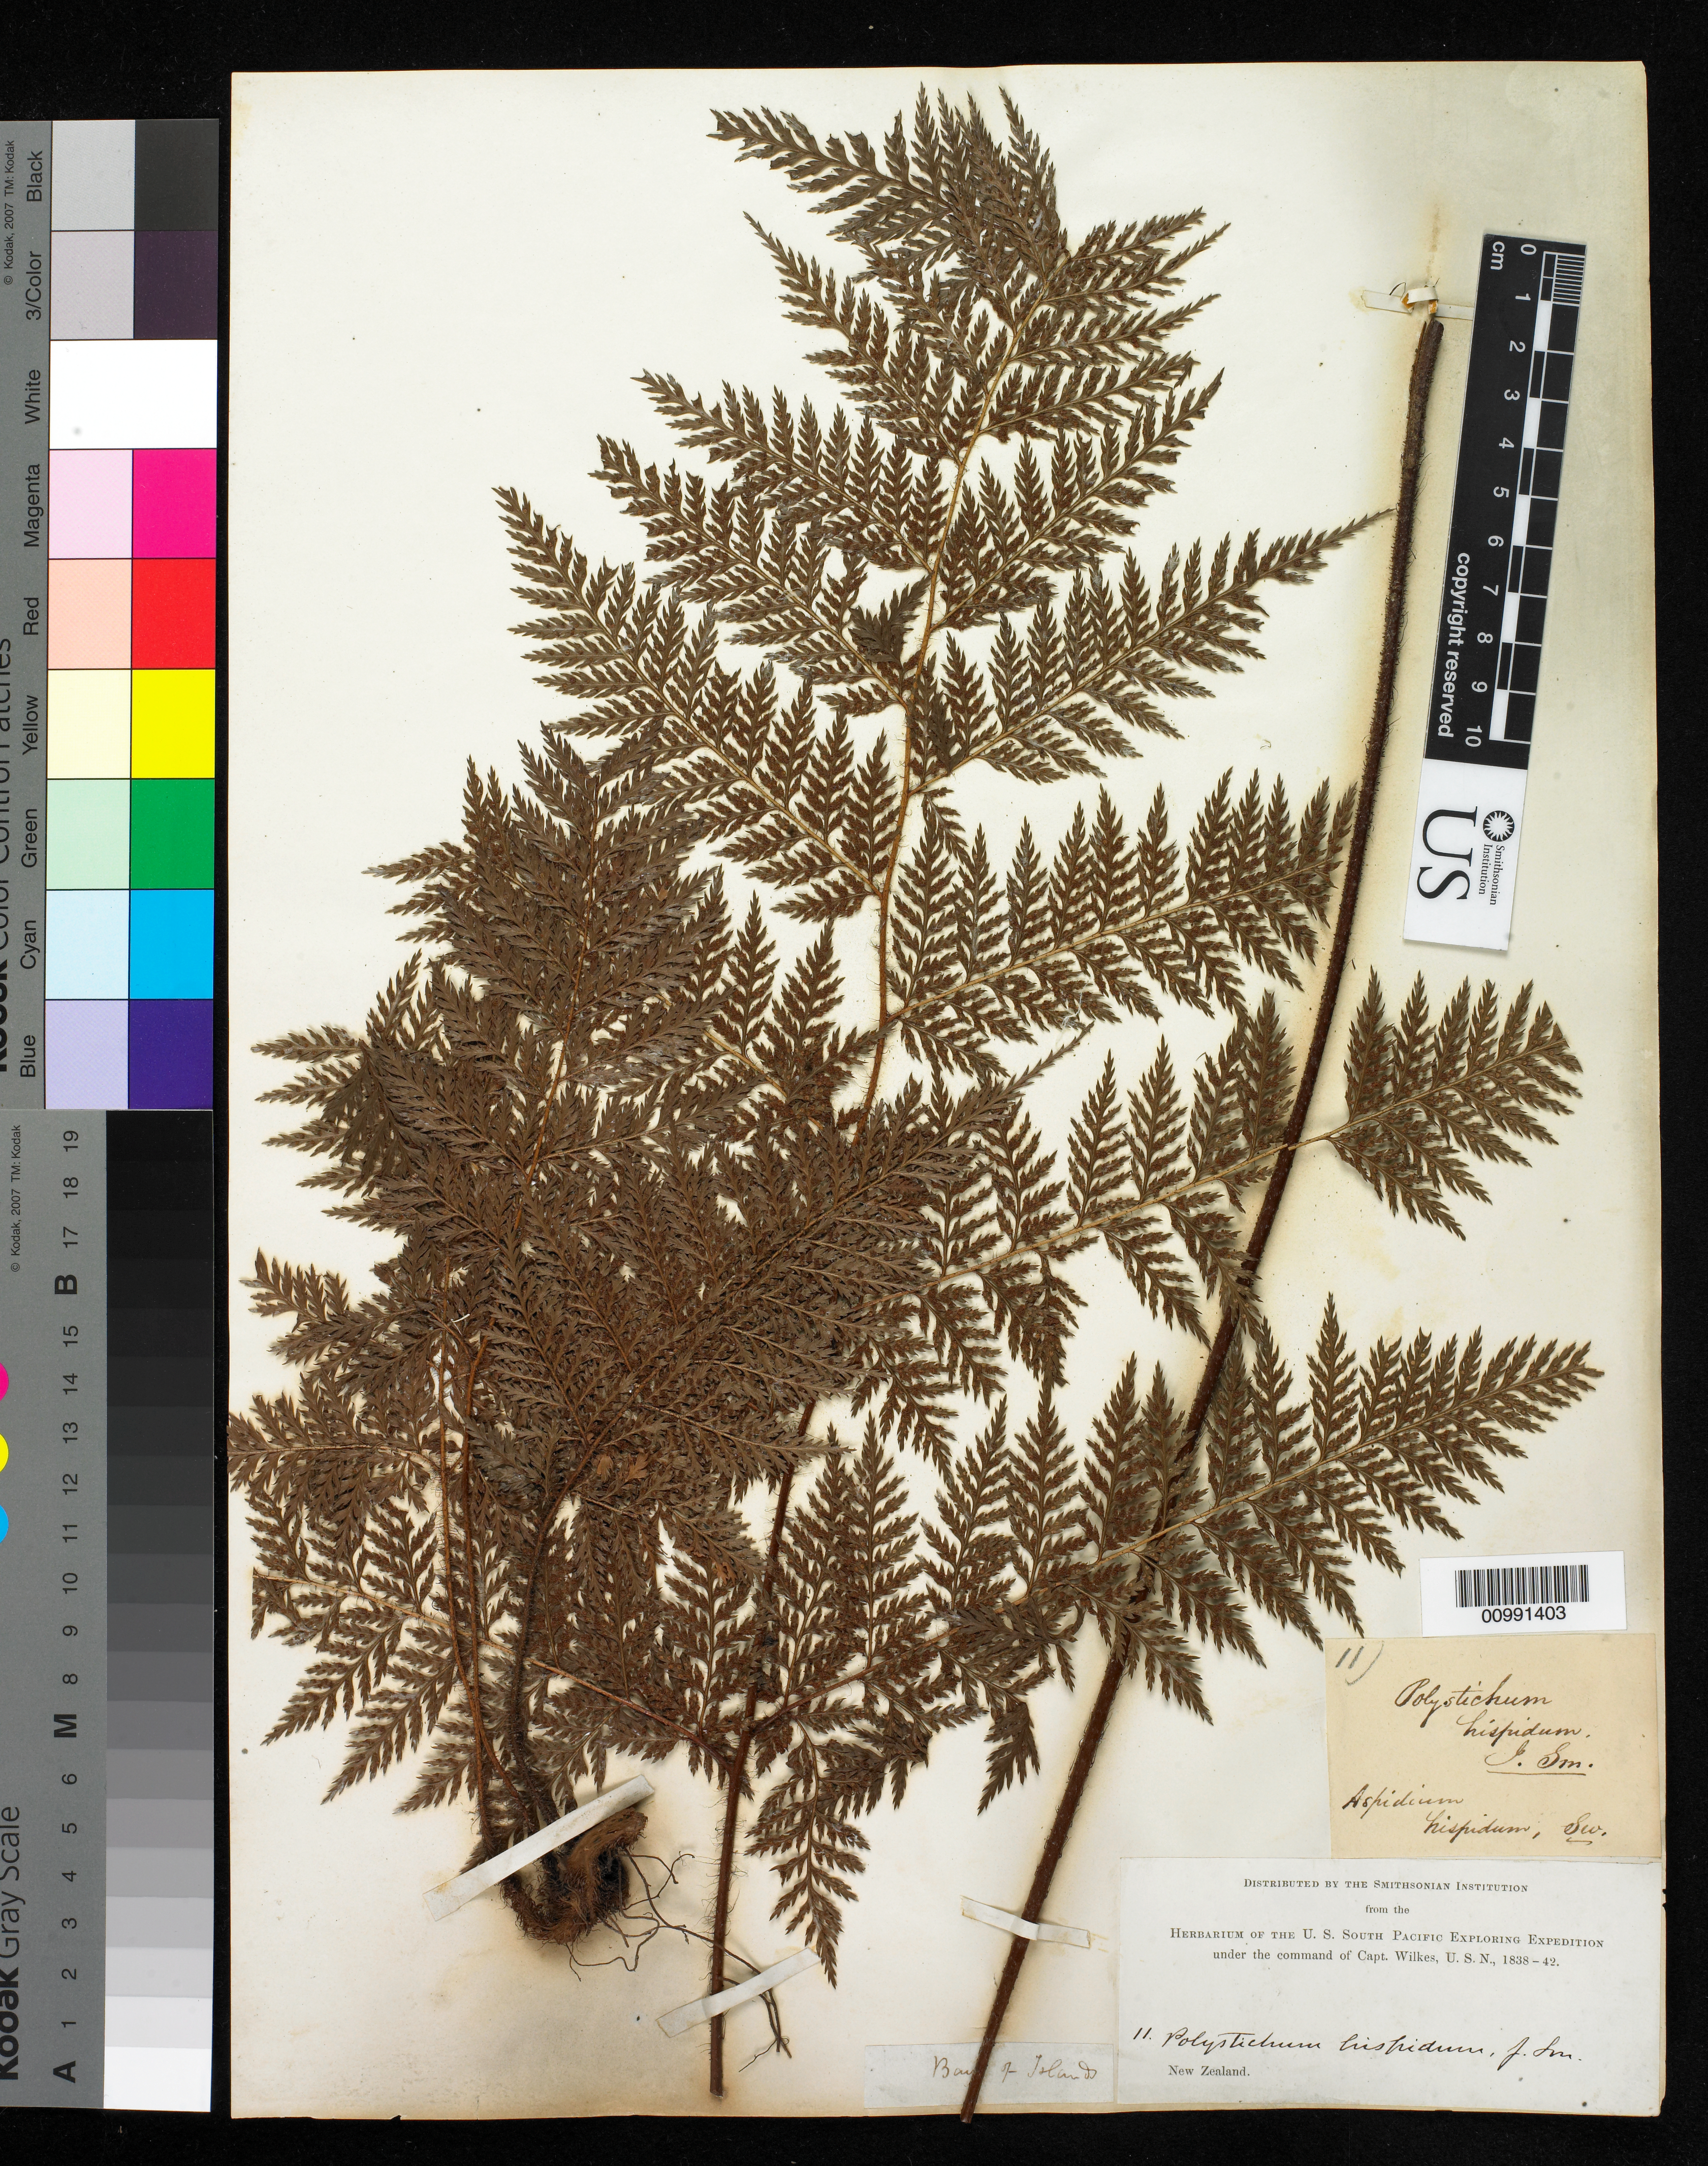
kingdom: Plantae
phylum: Tracheophyta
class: Polypodiopsida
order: Polypodiales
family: Dryopteridaceae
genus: Lastreopsis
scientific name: Lastreopsis hispida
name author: (Sw.) Tindale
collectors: Wilkes Explor. Exped.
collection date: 1838/1842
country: New Zealand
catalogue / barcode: US 98715